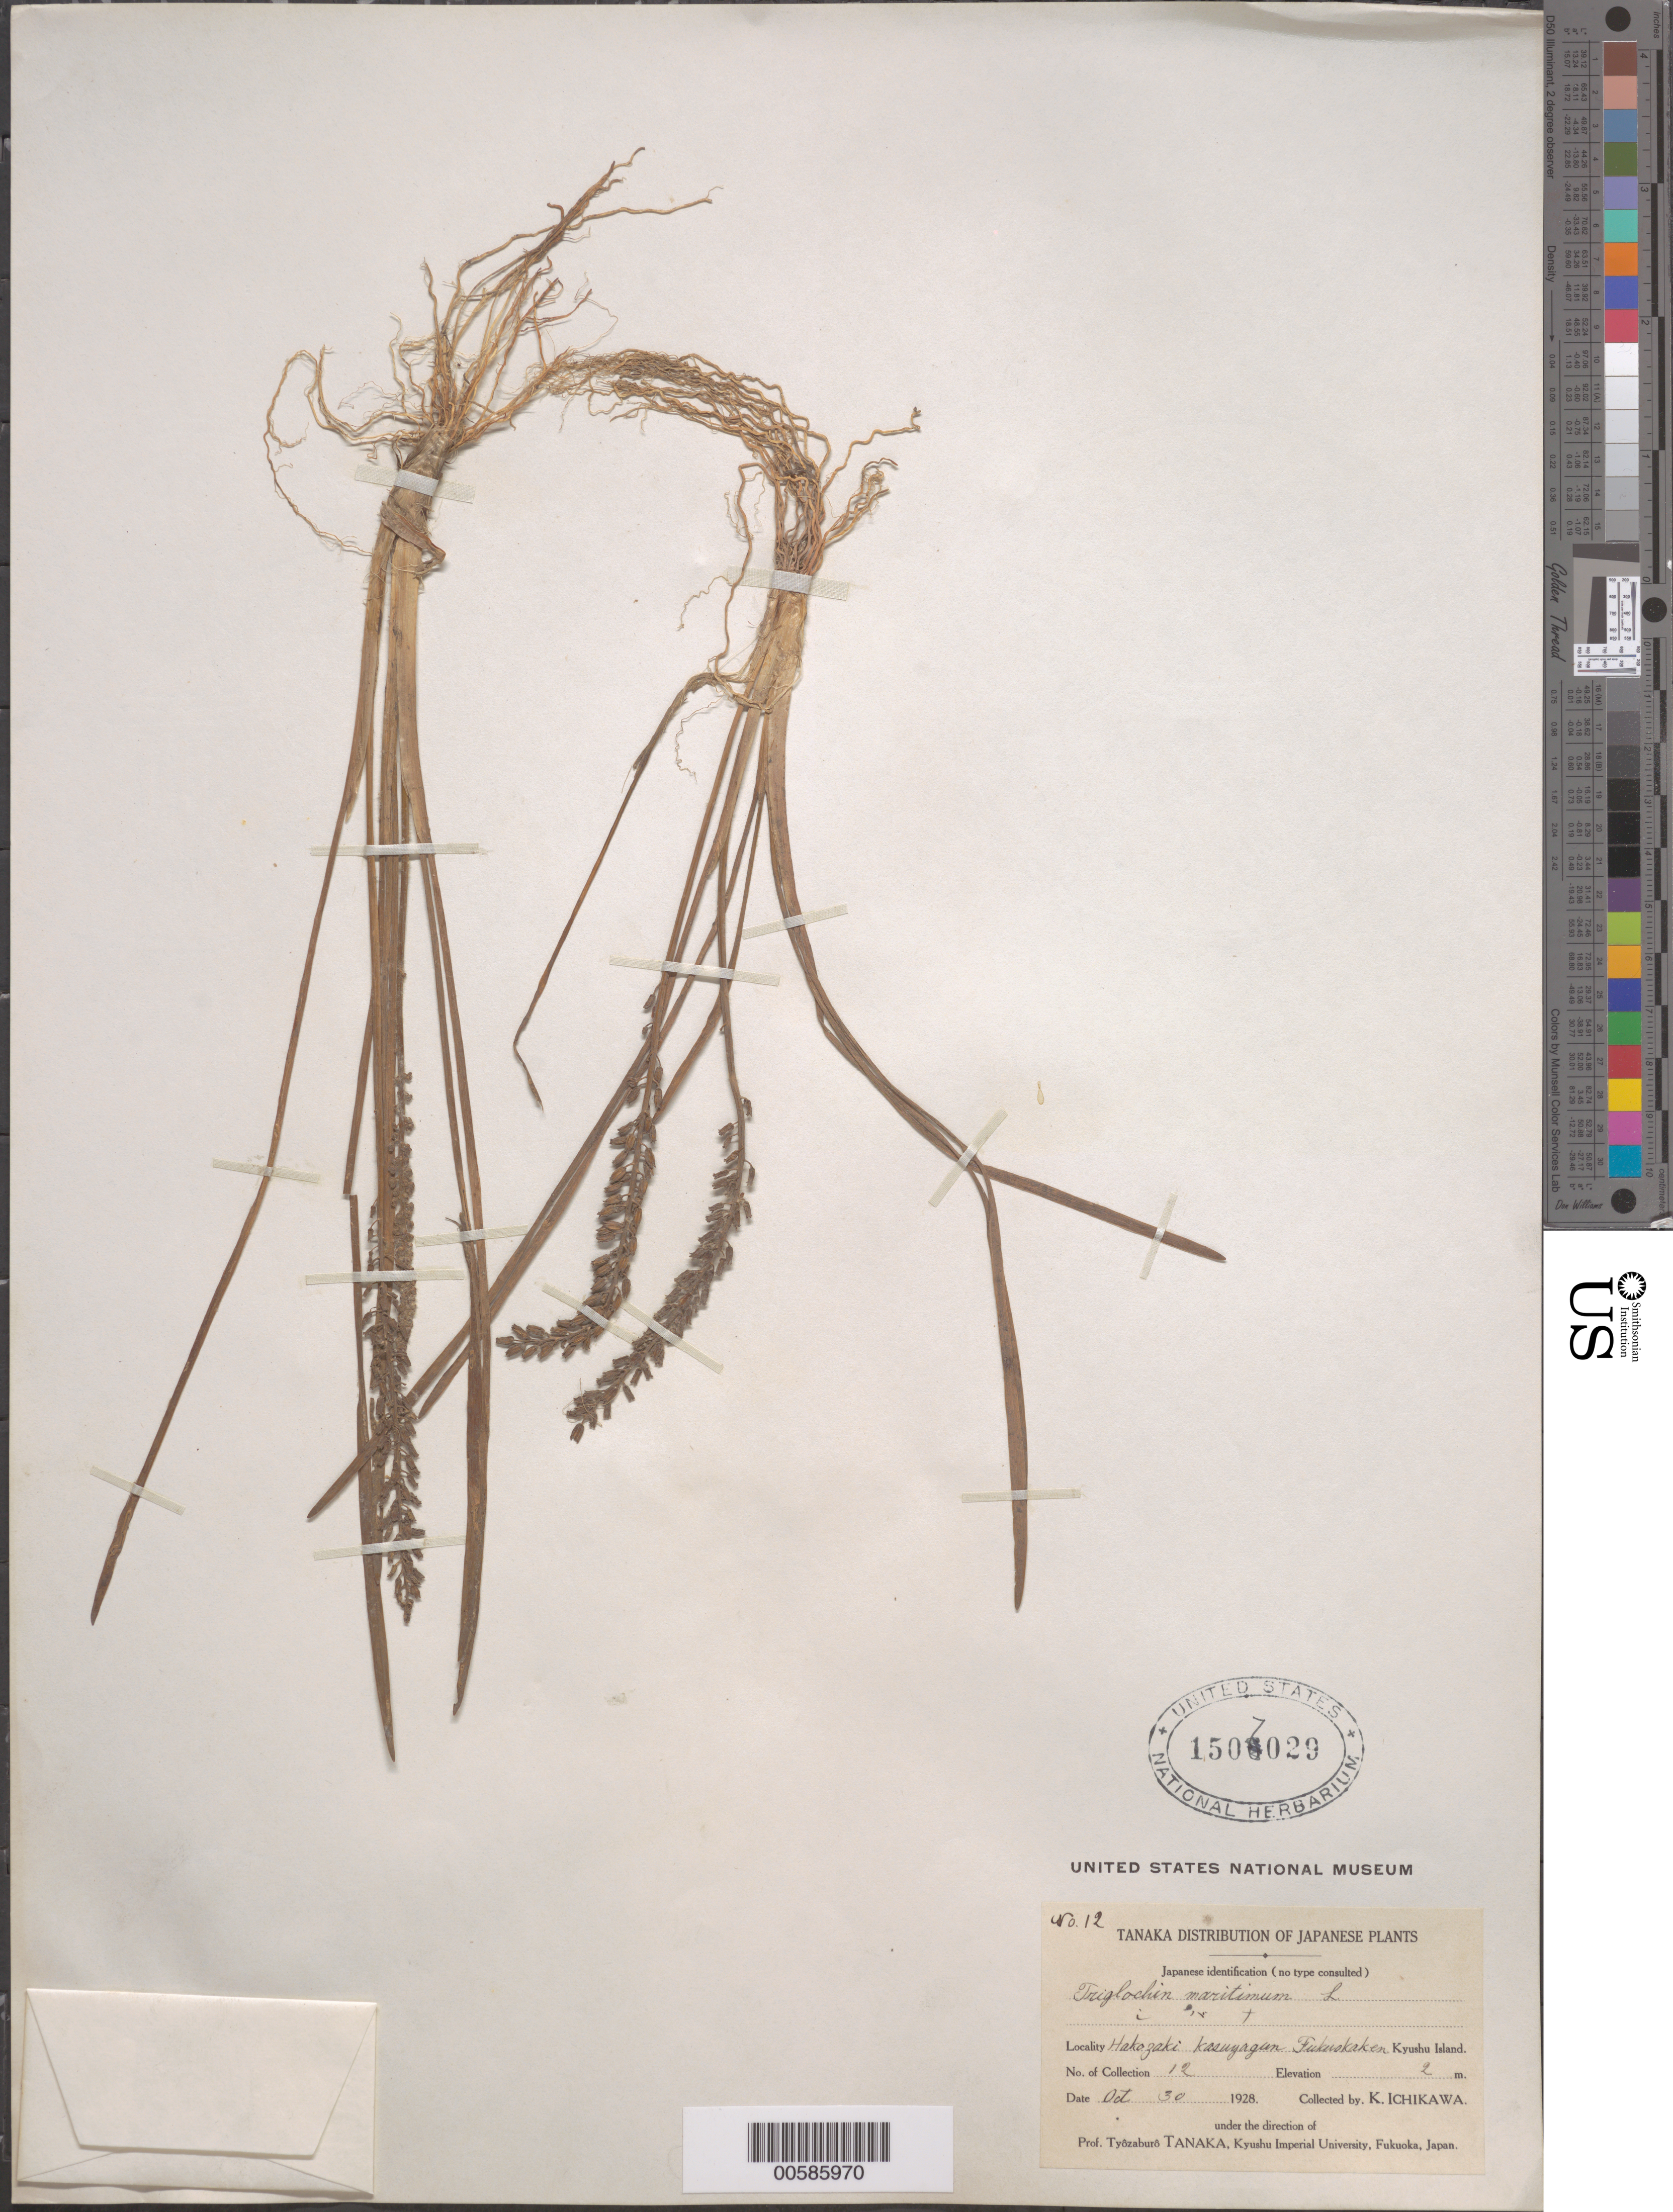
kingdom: Plantae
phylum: Tracheophyta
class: Liliopsida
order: Alismatales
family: Juncaginaceae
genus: Triglochin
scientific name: Triglochin maritima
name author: L.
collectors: K. Ichikawa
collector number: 12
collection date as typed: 30 Oct 1928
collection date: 1928-10-30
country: Japan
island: Kyushu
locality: Hakozaki, Kasuyagun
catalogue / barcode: US 1507029